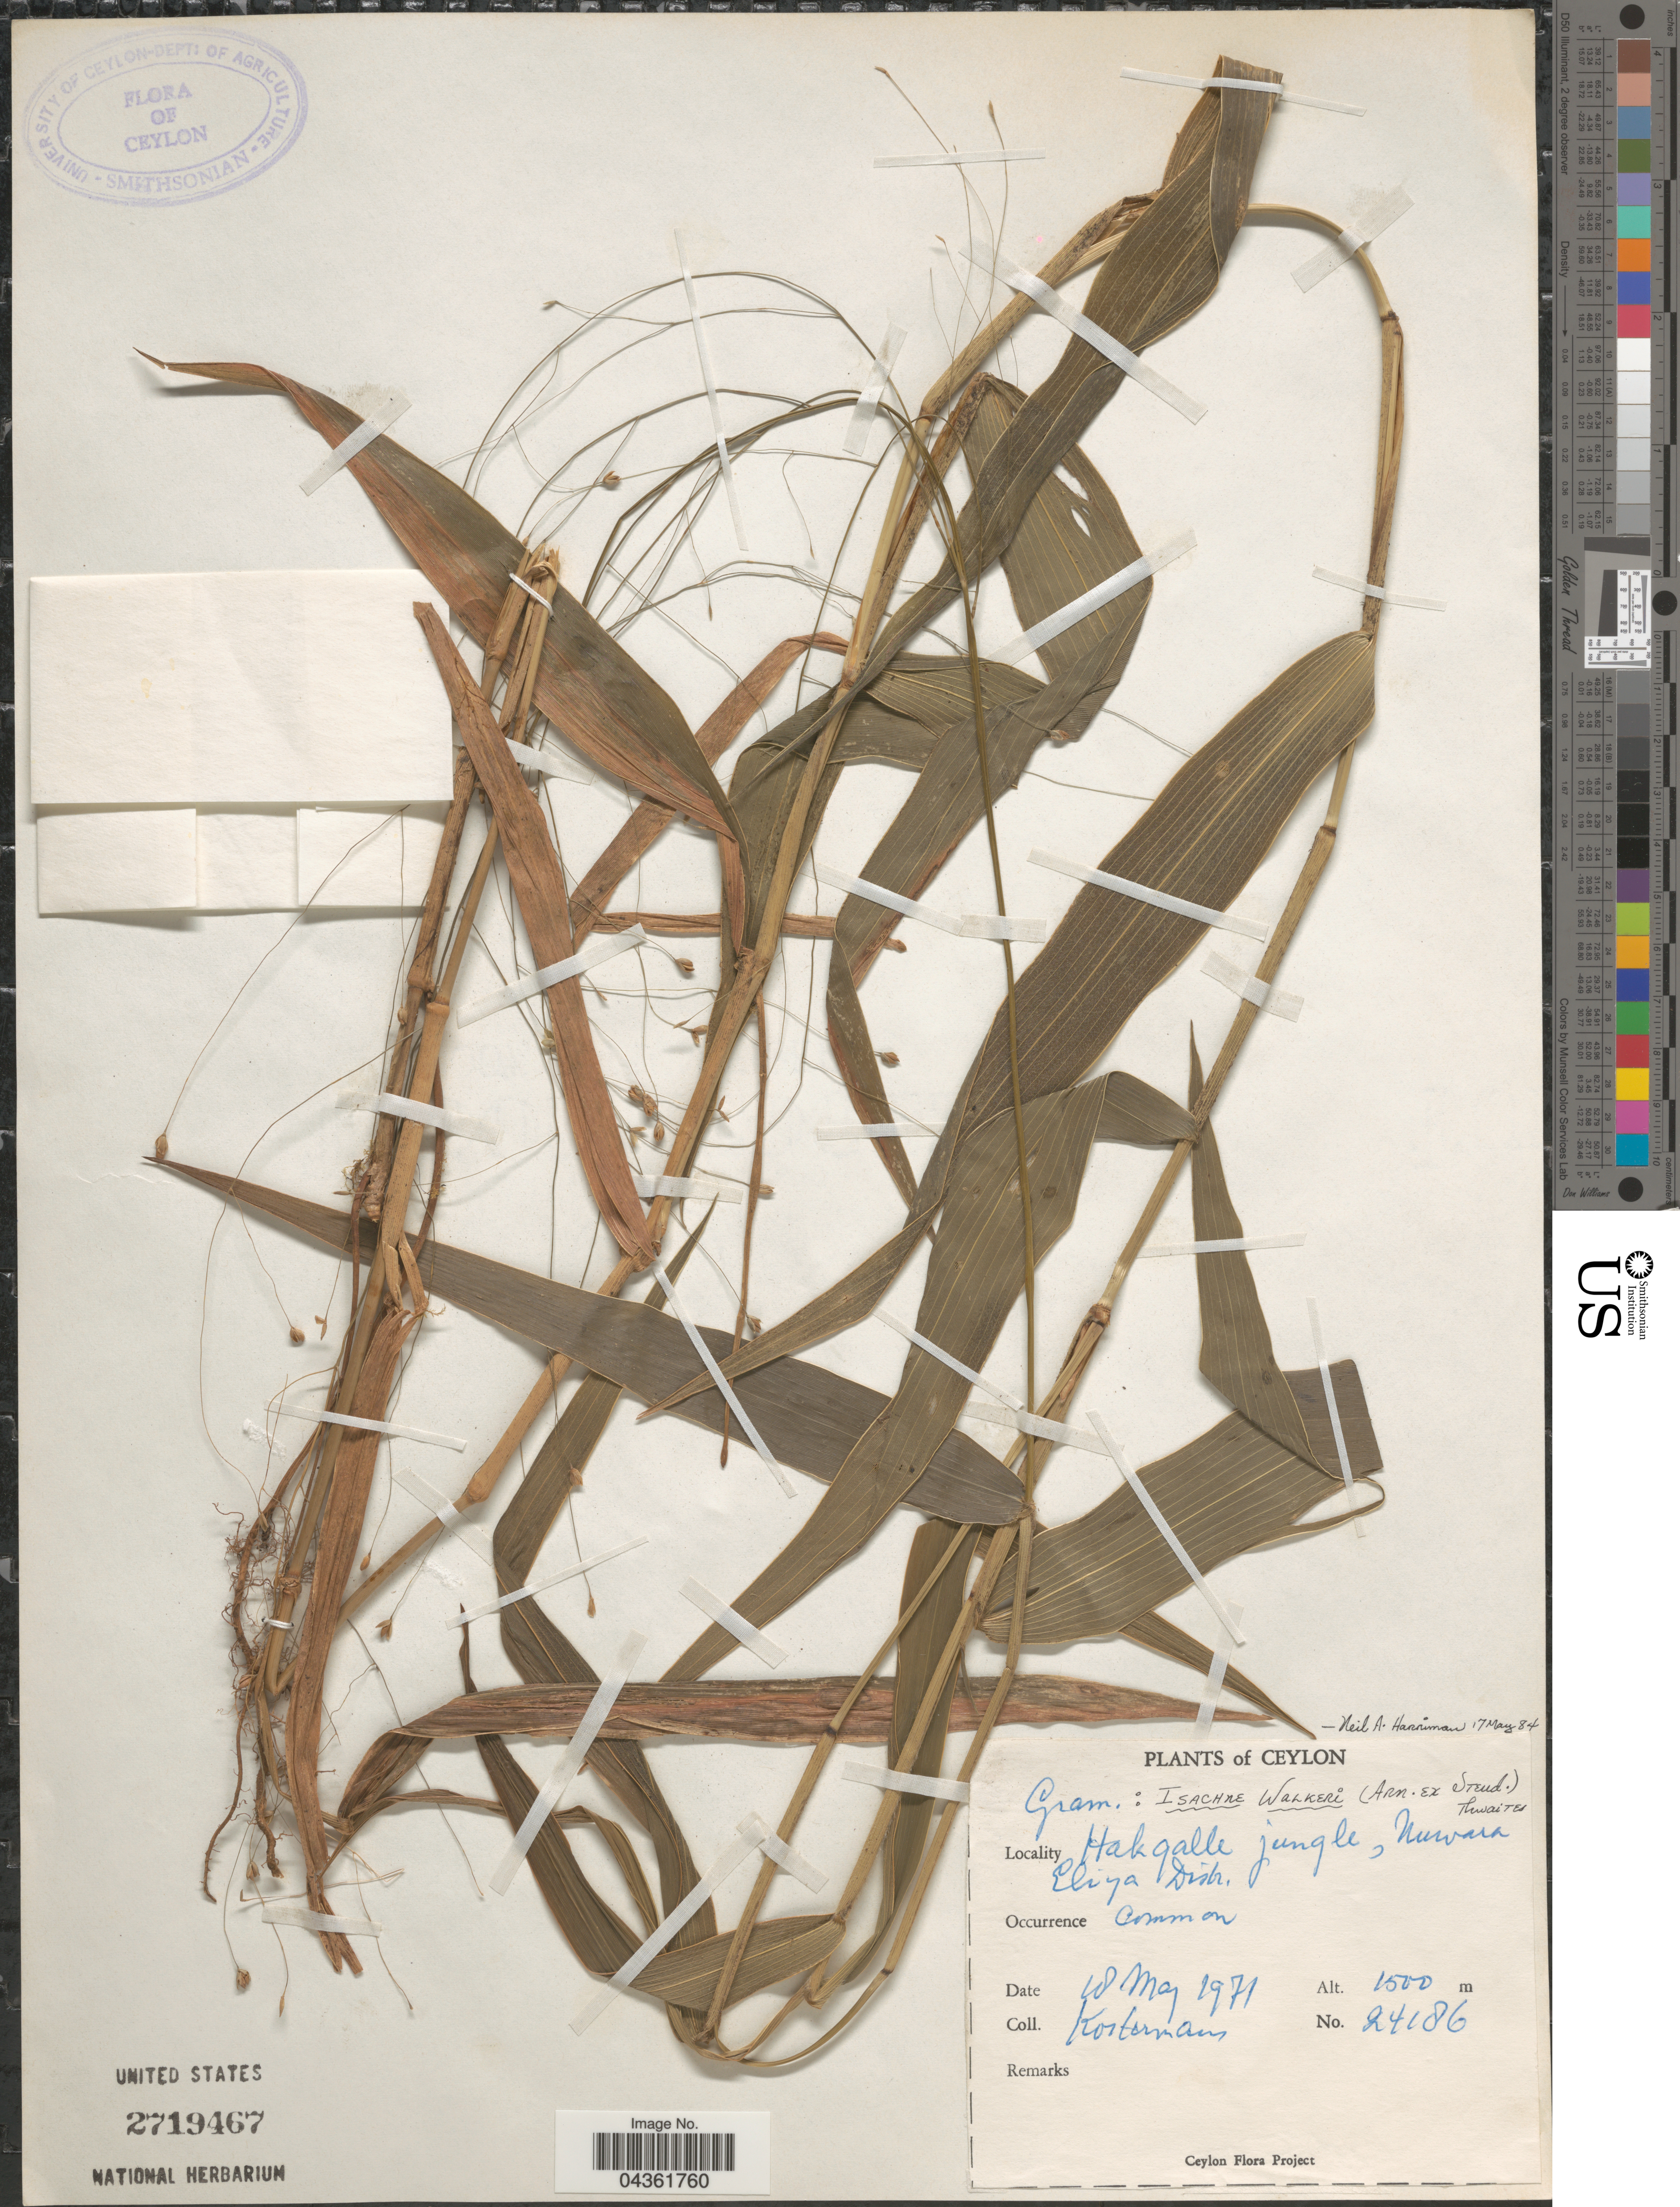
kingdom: Plantae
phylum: Tracheophyta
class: Liliopsida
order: Poales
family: Poaceae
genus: Isachne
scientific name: Isachne walkeri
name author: (Arn. ex Steud.) Wight & Arn. ex Hook. f.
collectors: Kostermans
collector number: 24186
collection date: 1971-05-18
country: Sri Lanka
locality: Ceylon. Hakgala jungle, Nuwara Eliya Distr.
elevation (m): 1500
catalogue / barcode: US 2719467